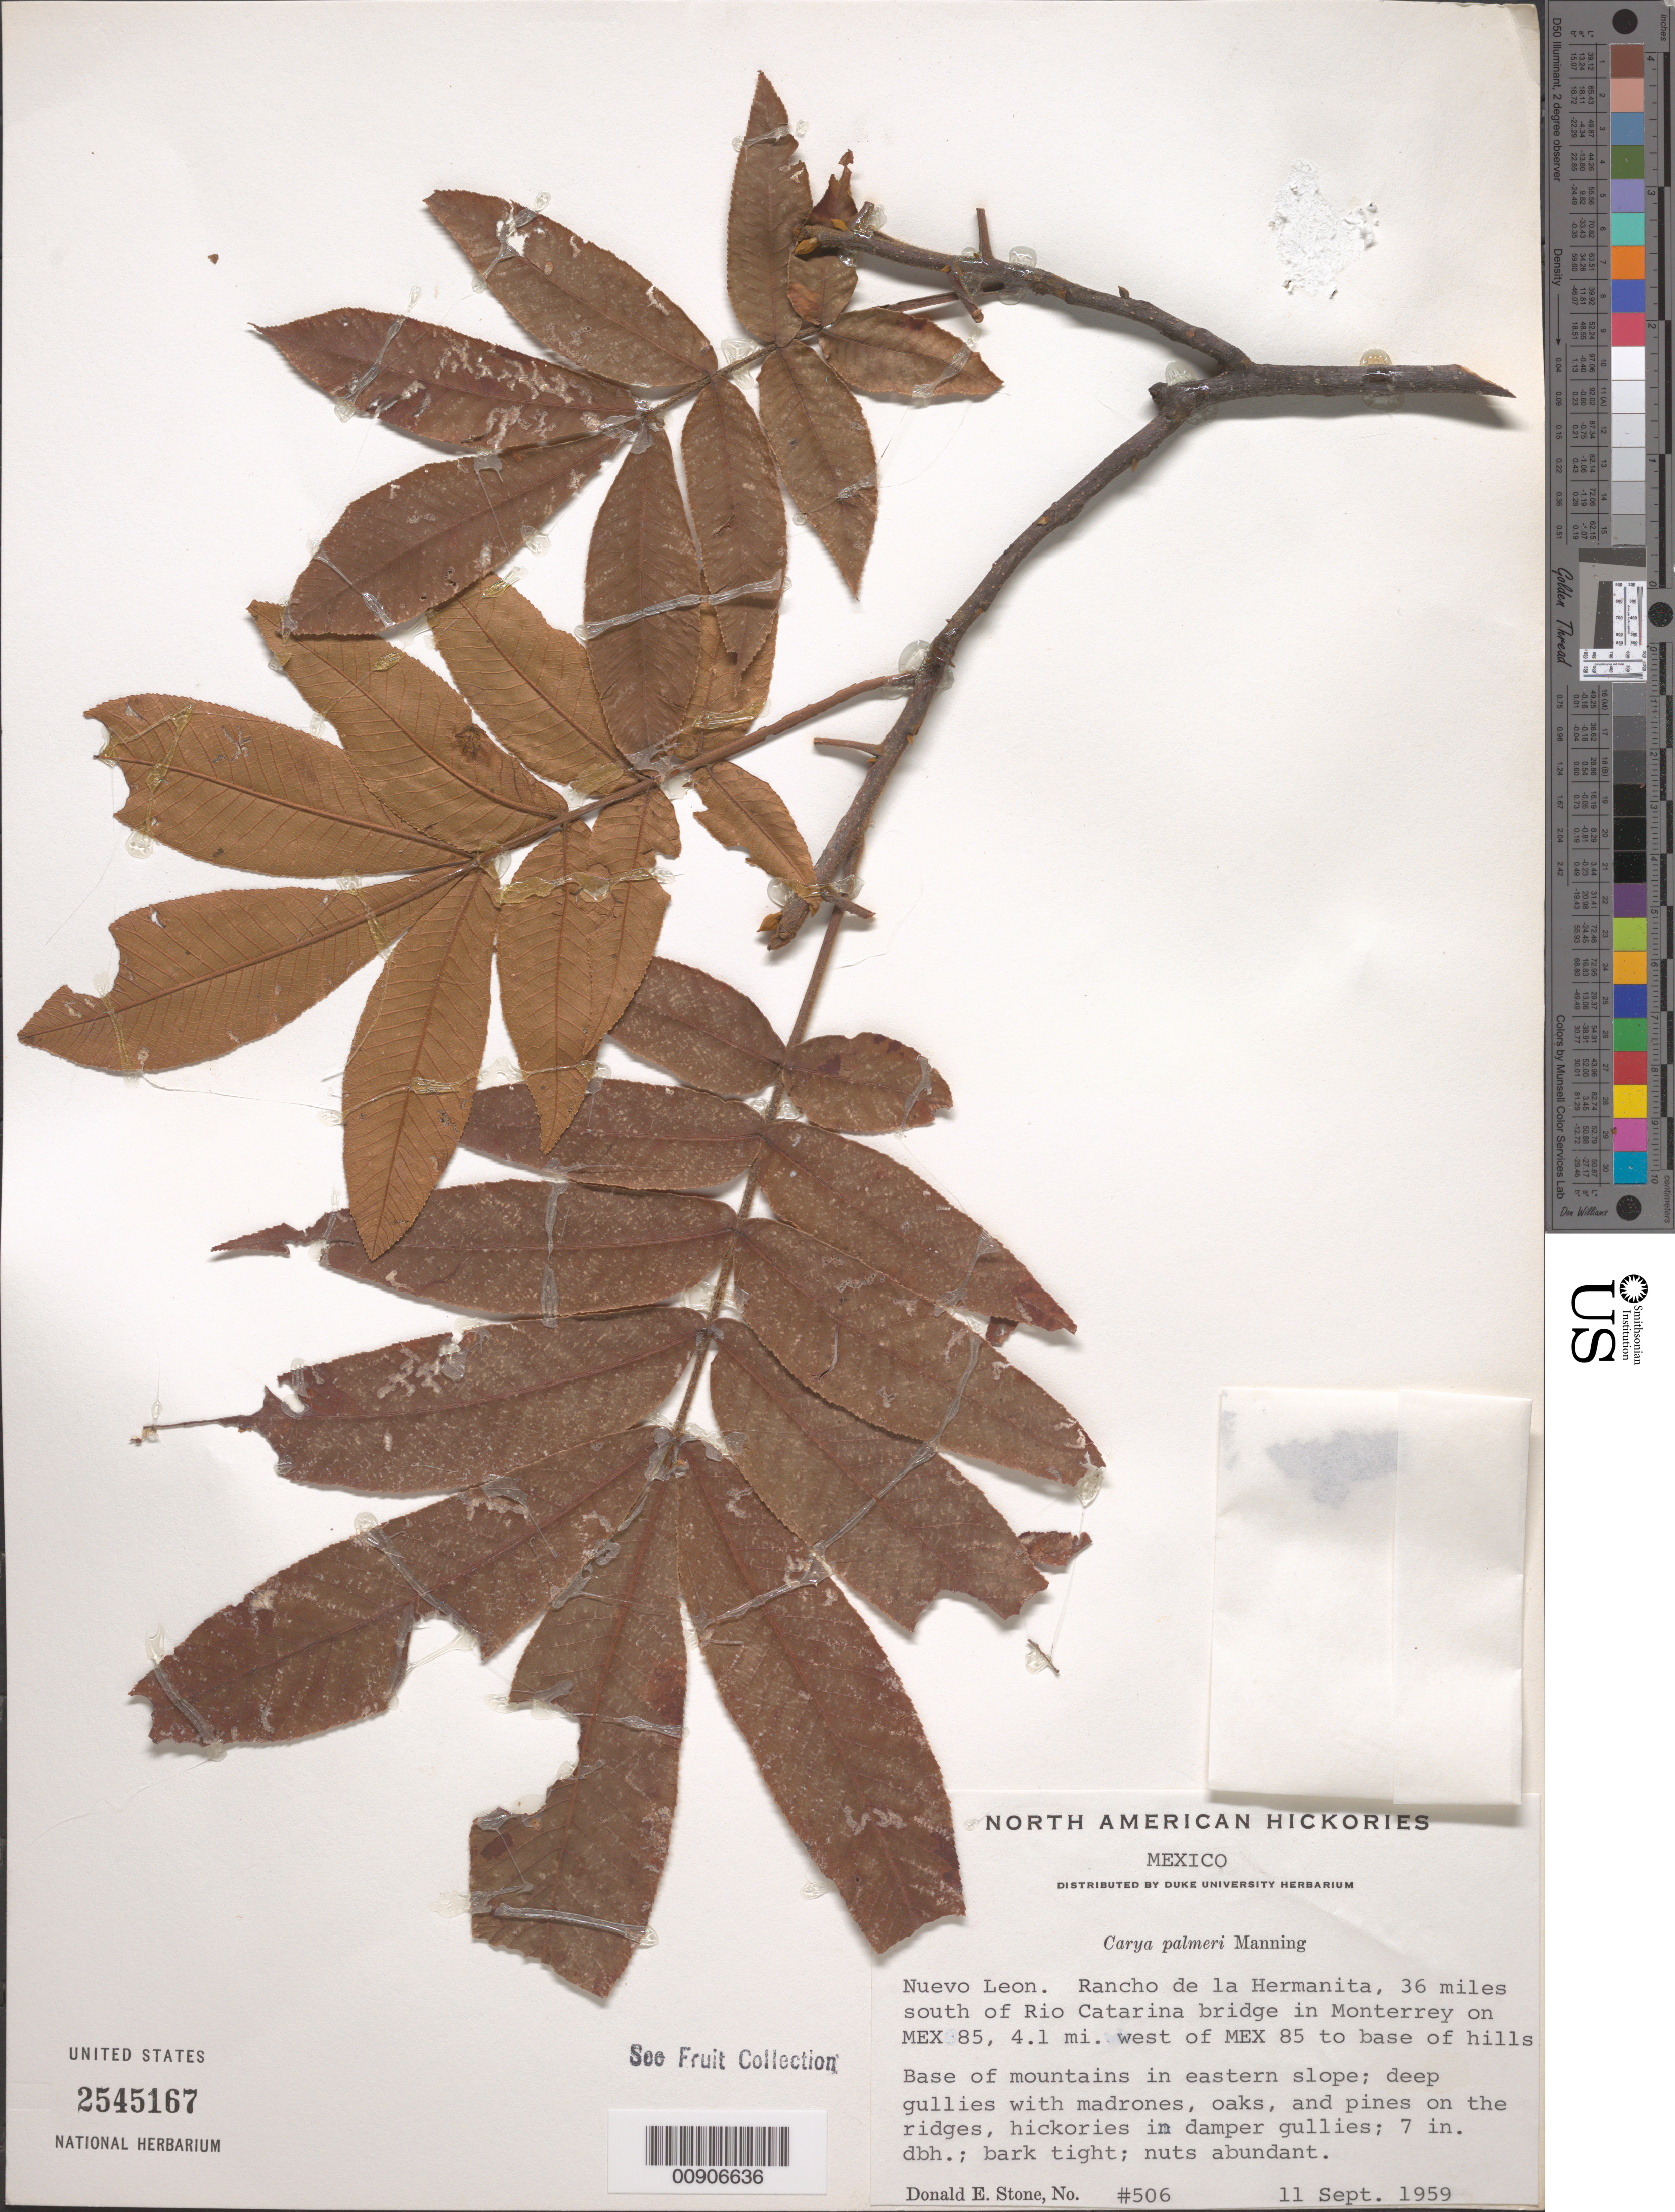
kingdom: Plantae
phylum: Tracheophyta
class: Magnoliopsida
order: Fagales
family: Juglandaceae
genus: Carya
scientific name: Carya palmeri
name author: Manning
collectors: D. E. Stone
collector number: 506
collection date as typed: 11 Sep 1959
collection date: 1959-09-11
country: Mexico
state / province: Nuevo León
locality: Nuevo León. Rancho de la Hermanita, 36 mi. south of Río Catarina bridge in Monterrey on MEX 85, 4.1 miles west of MEX 85 to base of hills.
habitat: Base of mountains in eastern slope; deep gullies with madrones, oaks and pines on the ridges, hickories in damper gullies.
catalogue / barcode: US 2545167